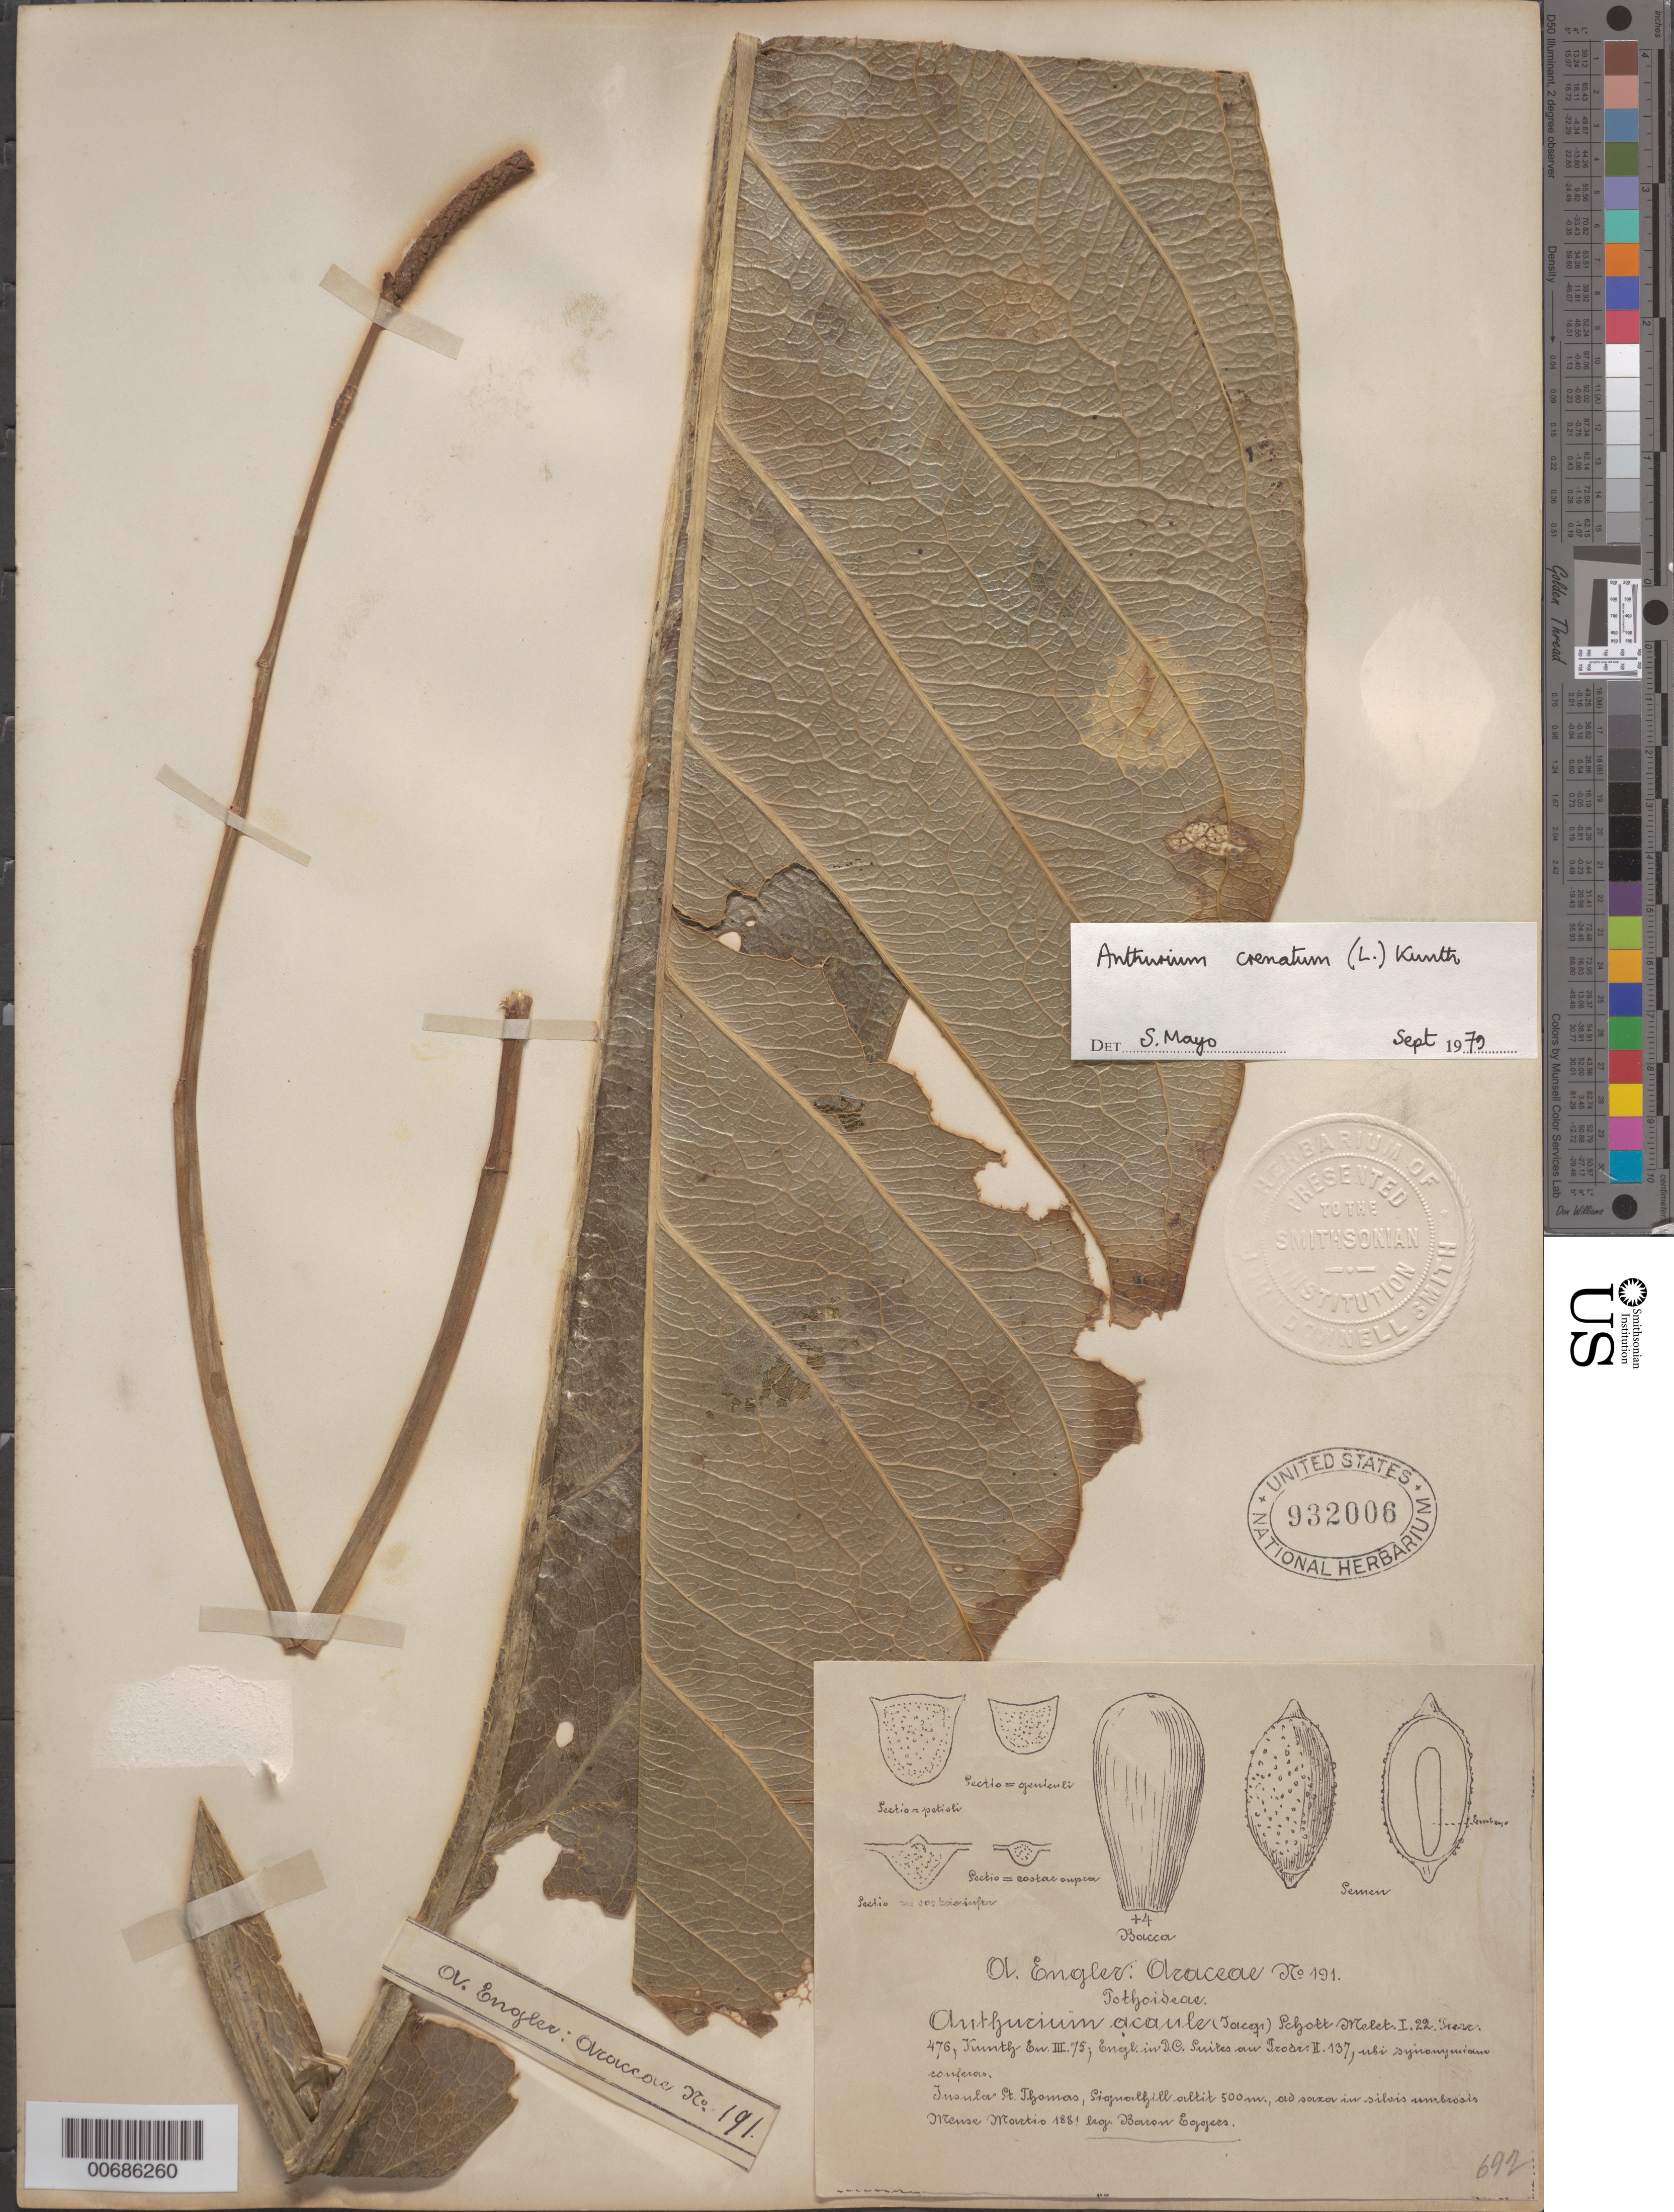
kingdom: Plantae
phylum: Tracheophyta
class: Liliopsida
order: Alismatales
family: Araceae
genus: Anthurium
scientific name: Anthurium crenatum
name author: (L.) Kunth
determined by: Mayo, S.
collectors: H. F. A. von Eggers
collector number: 191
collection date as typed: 1881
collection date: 1881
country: U.S. Virgin Islands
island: St. Thomas Island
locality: Insular St. Thomas;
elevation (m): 500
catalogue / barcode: US 932006